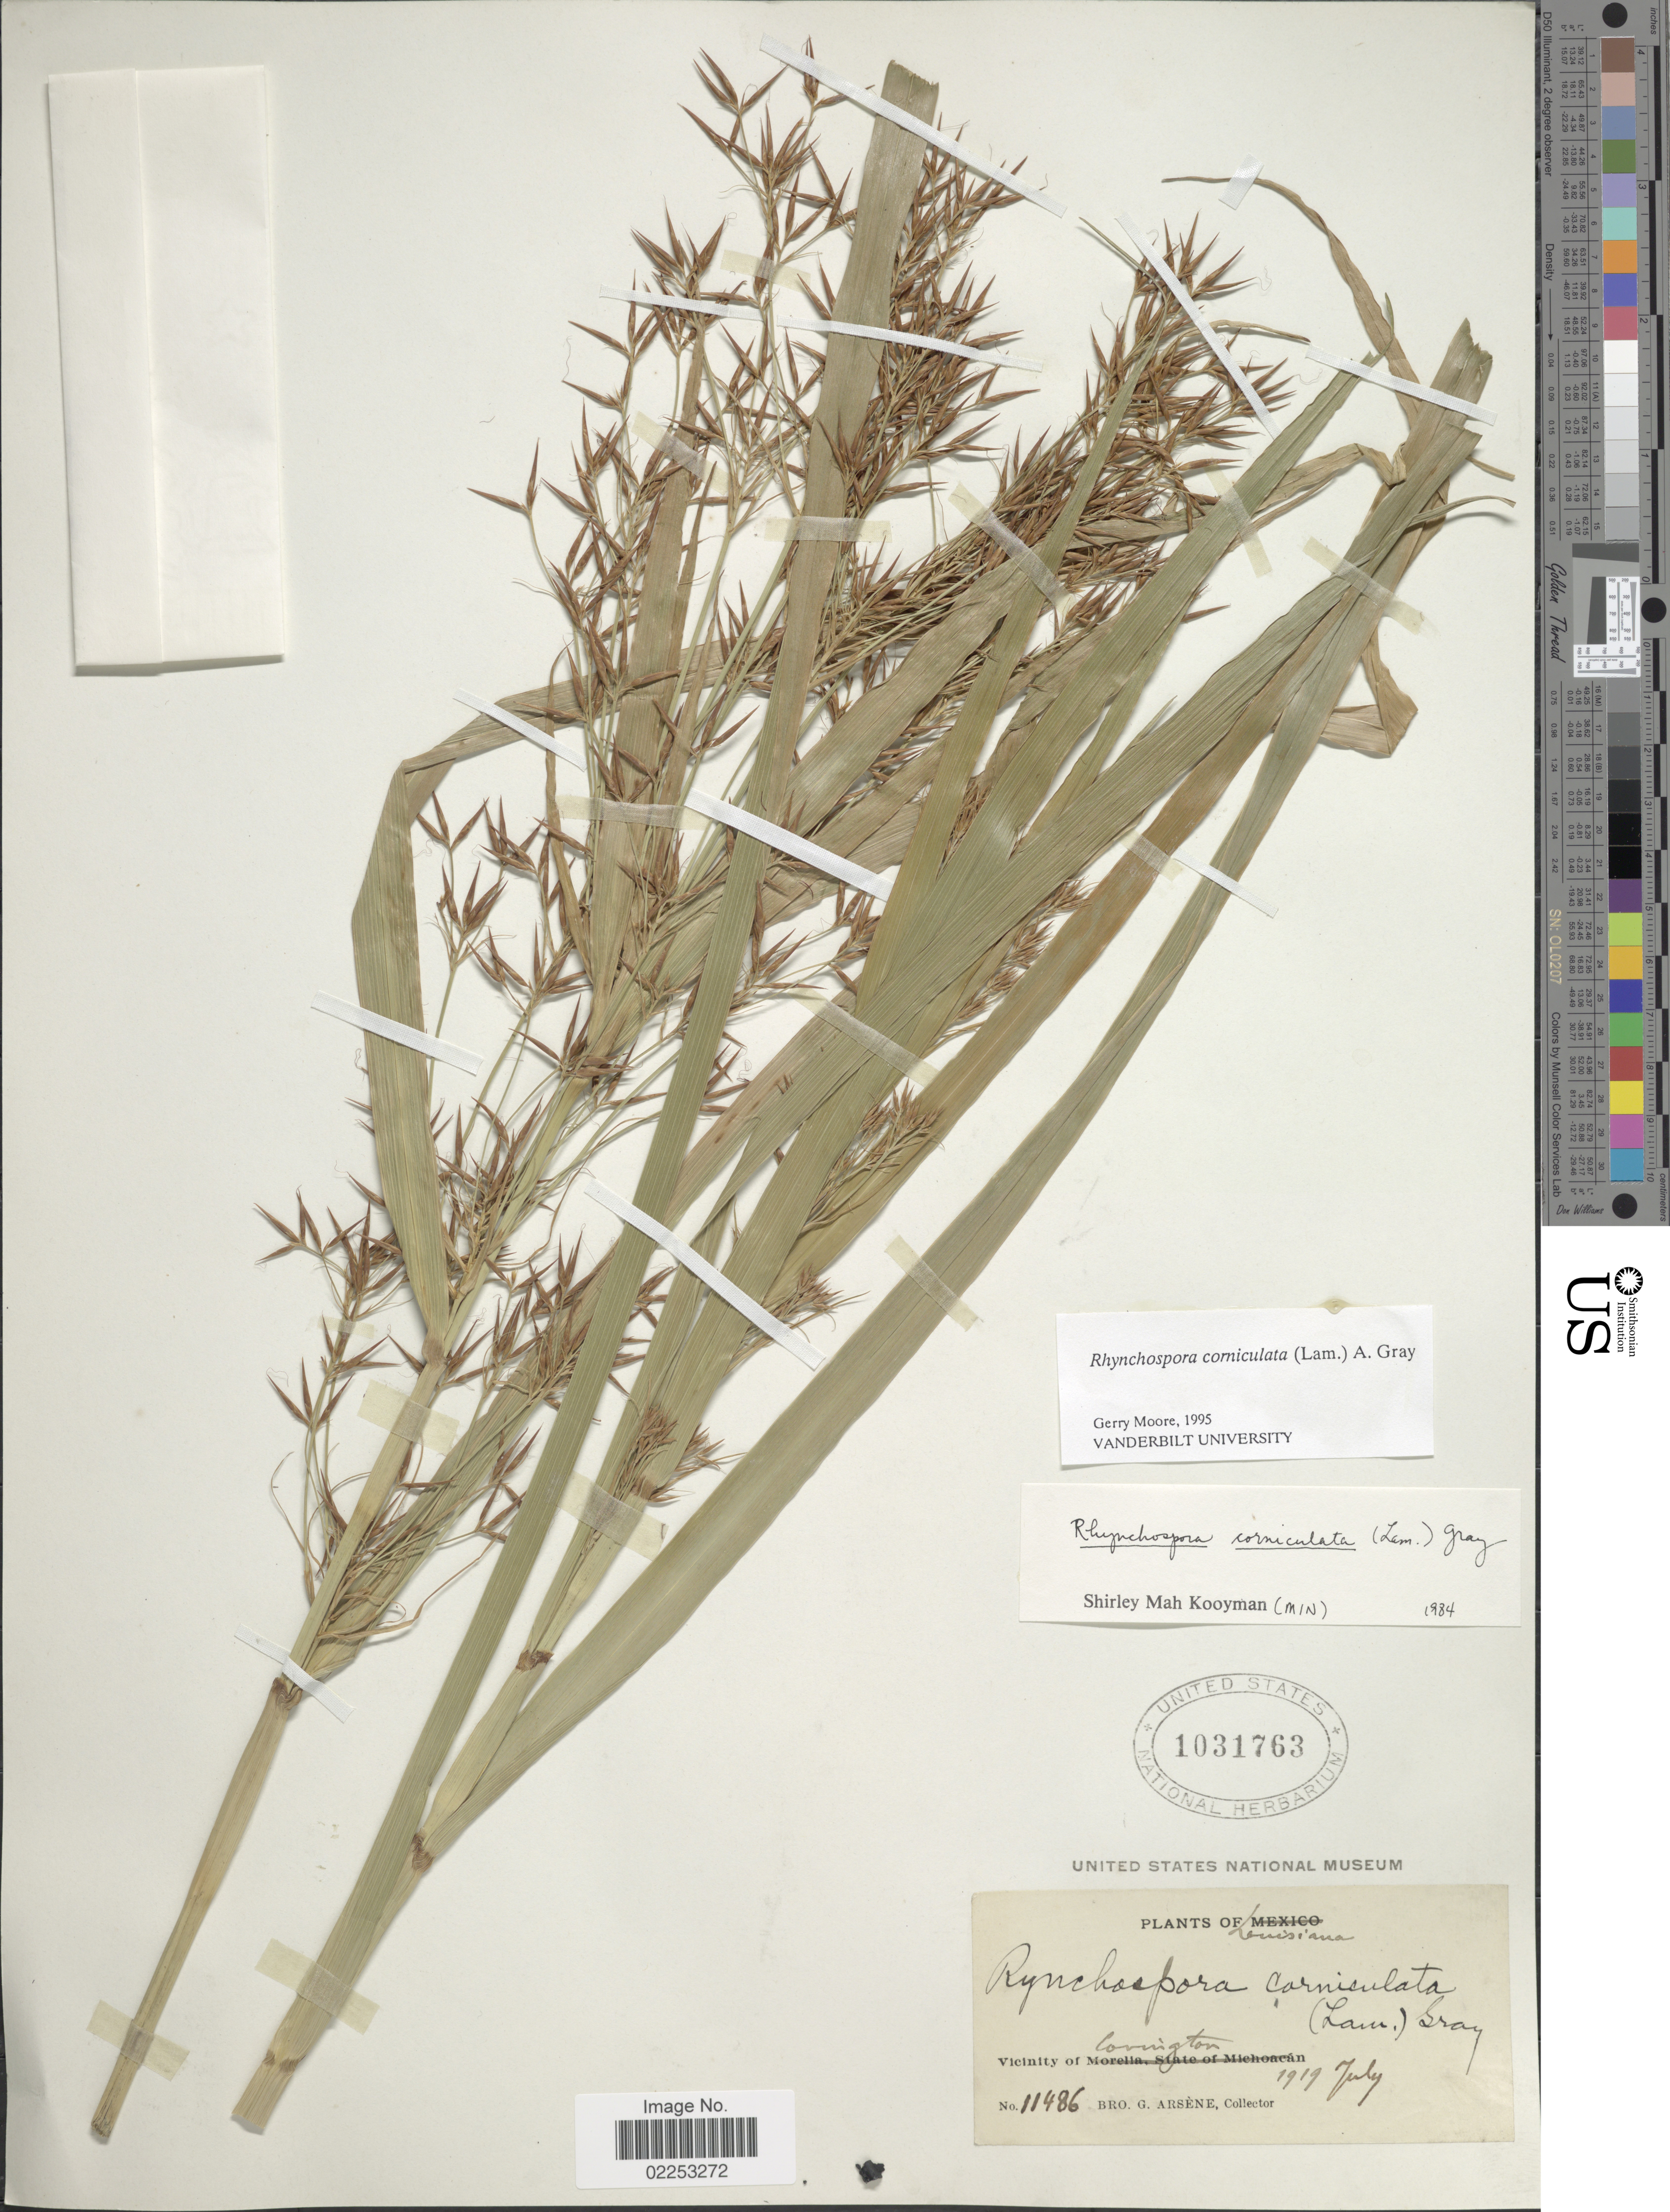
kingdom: Plantae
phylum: Tracheophyta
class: Liliopsida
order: Poales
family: Cyperaceae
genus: Rhynchospora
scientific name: Rhynchospora corniculata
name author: (Lam.) A. Gray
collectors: Bro. G. Arsène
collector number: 11486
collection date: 1919-07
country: United States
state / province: Louisiana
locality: Vicinity of Covington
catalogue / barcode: US 1031763